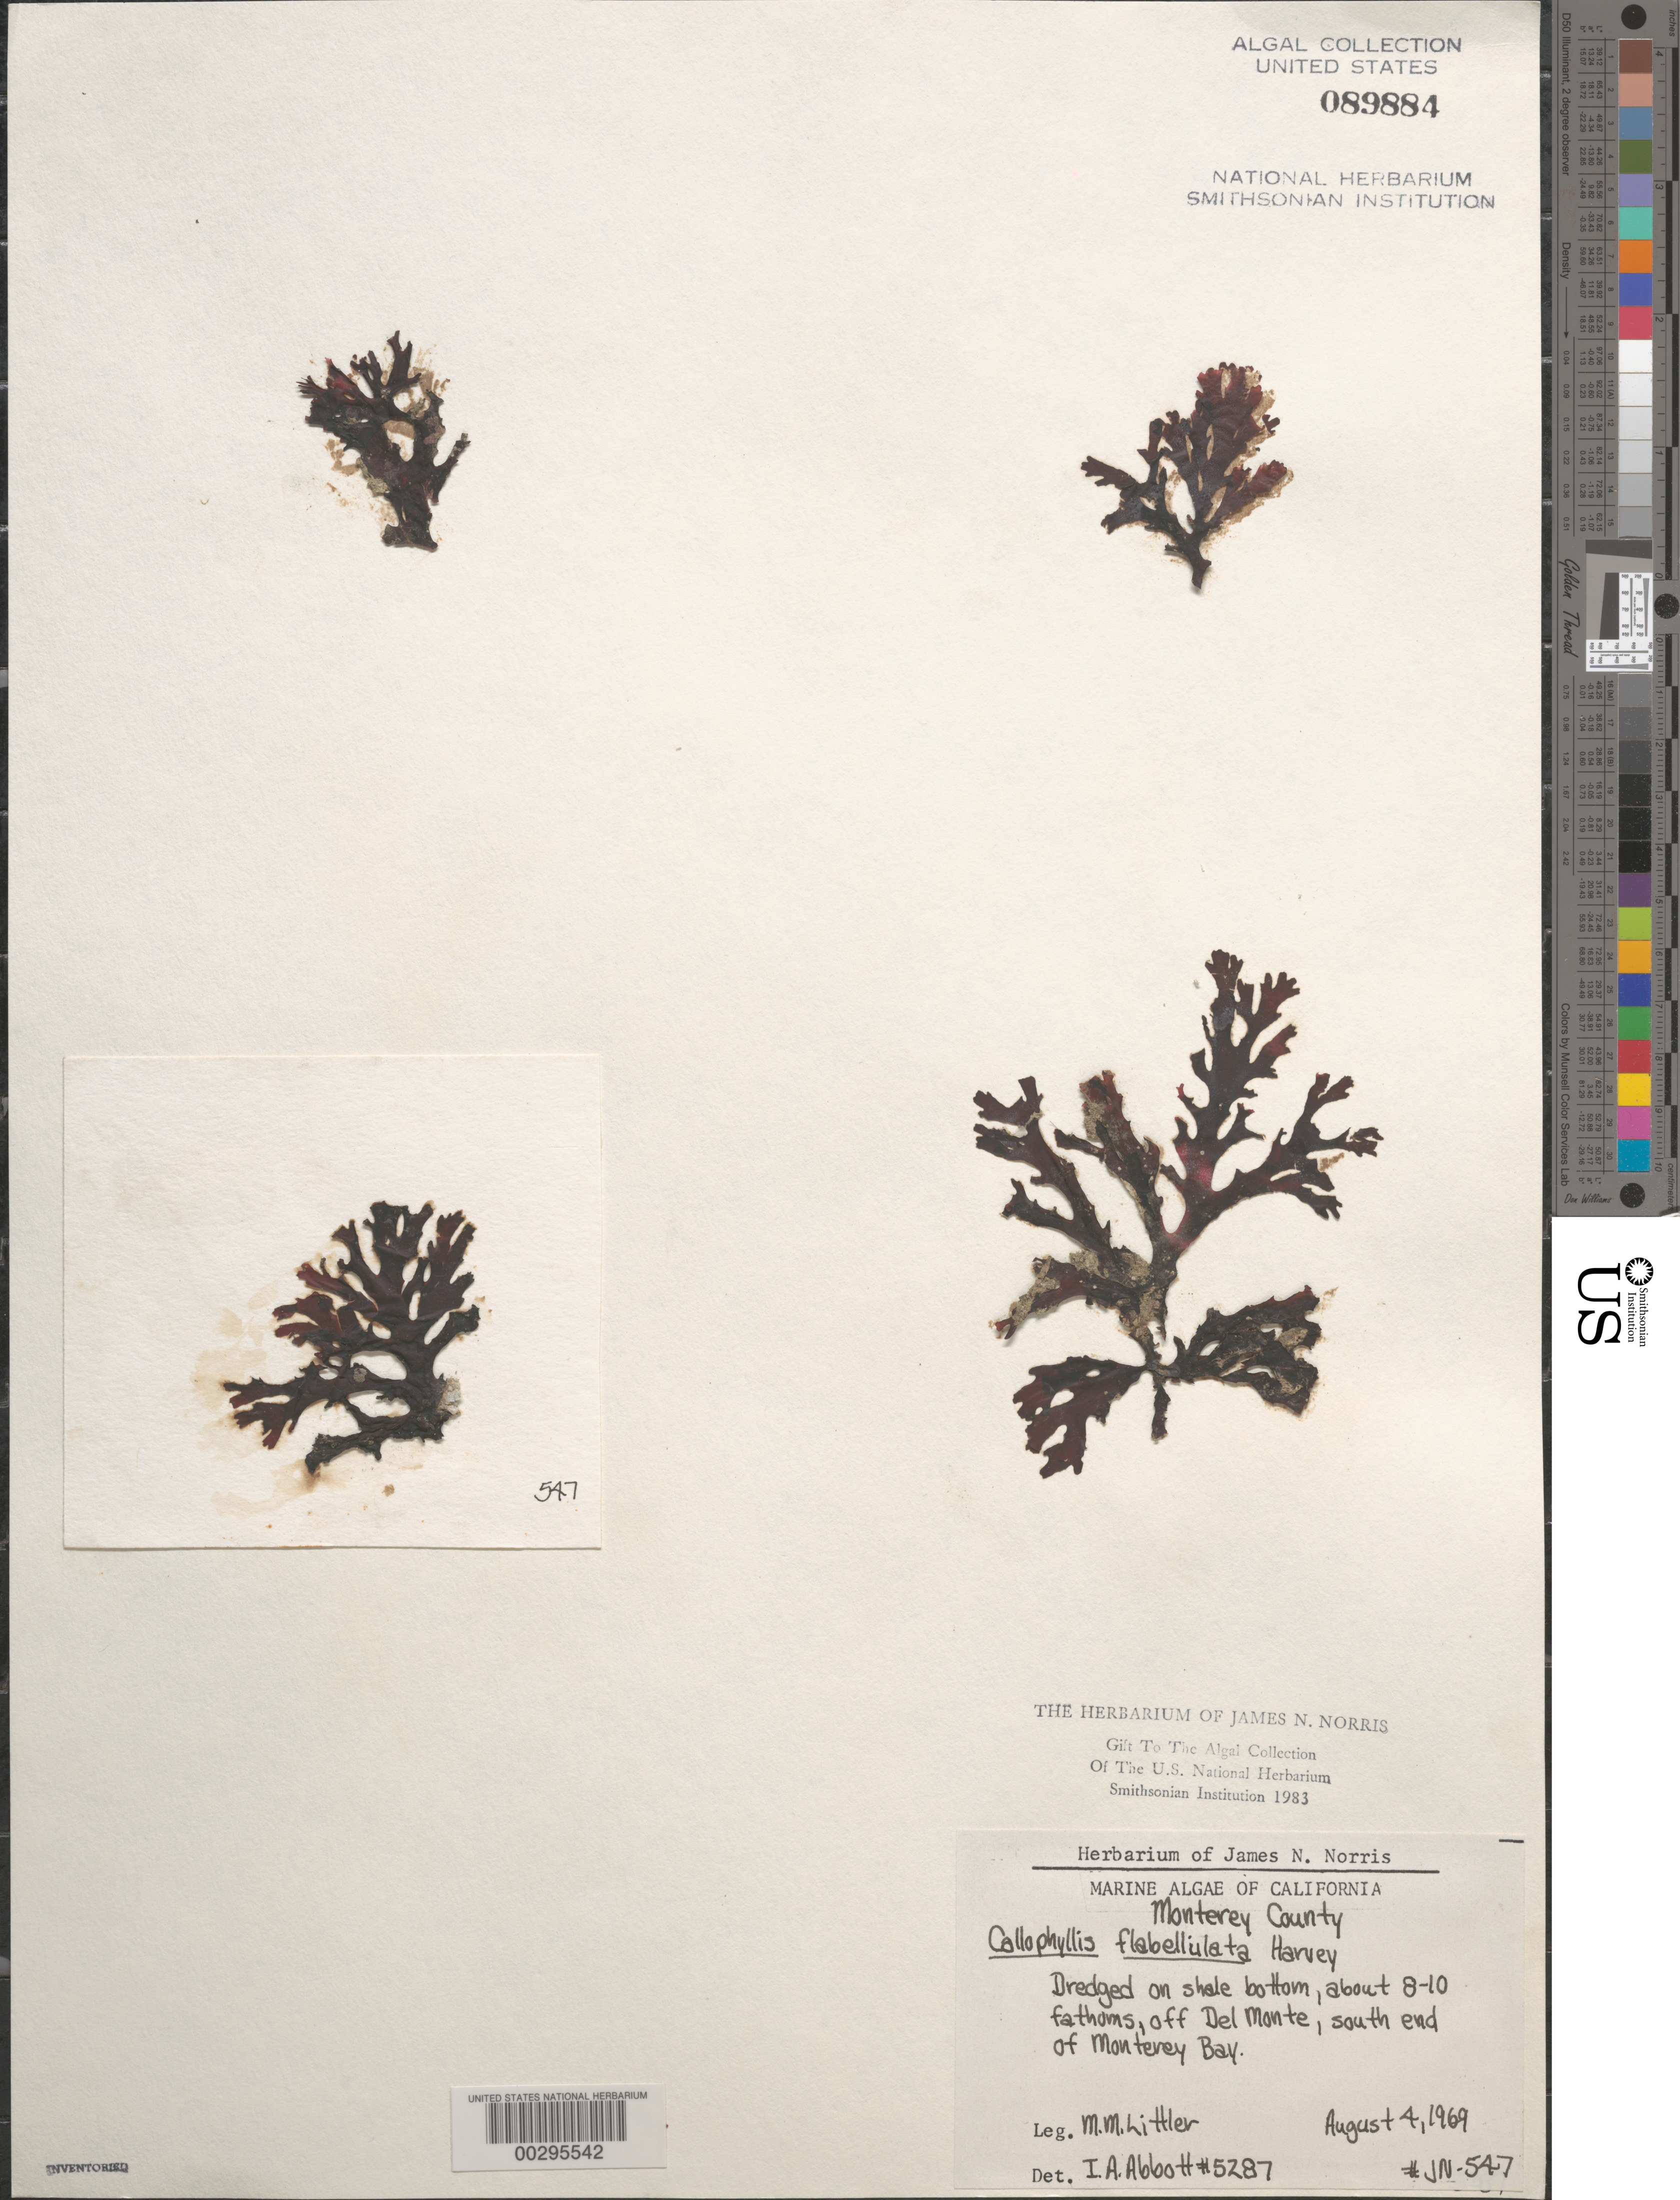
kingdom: Plantae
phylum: Rhodophyta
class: Florideophyceae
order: Gigartinales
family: Kallymeniaceae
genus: Callophyllis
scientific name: Callophyllis flabellulata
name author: Harv.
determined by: Abbott, Isabella A.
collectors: M. M. Littler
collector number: JN-547 & IAA 5287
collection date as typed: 04 Aug 1969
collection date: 1969-08-04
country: United States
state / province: California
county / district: Monterey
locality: Monterey Bay, off Del Monte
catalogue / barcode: US 89884